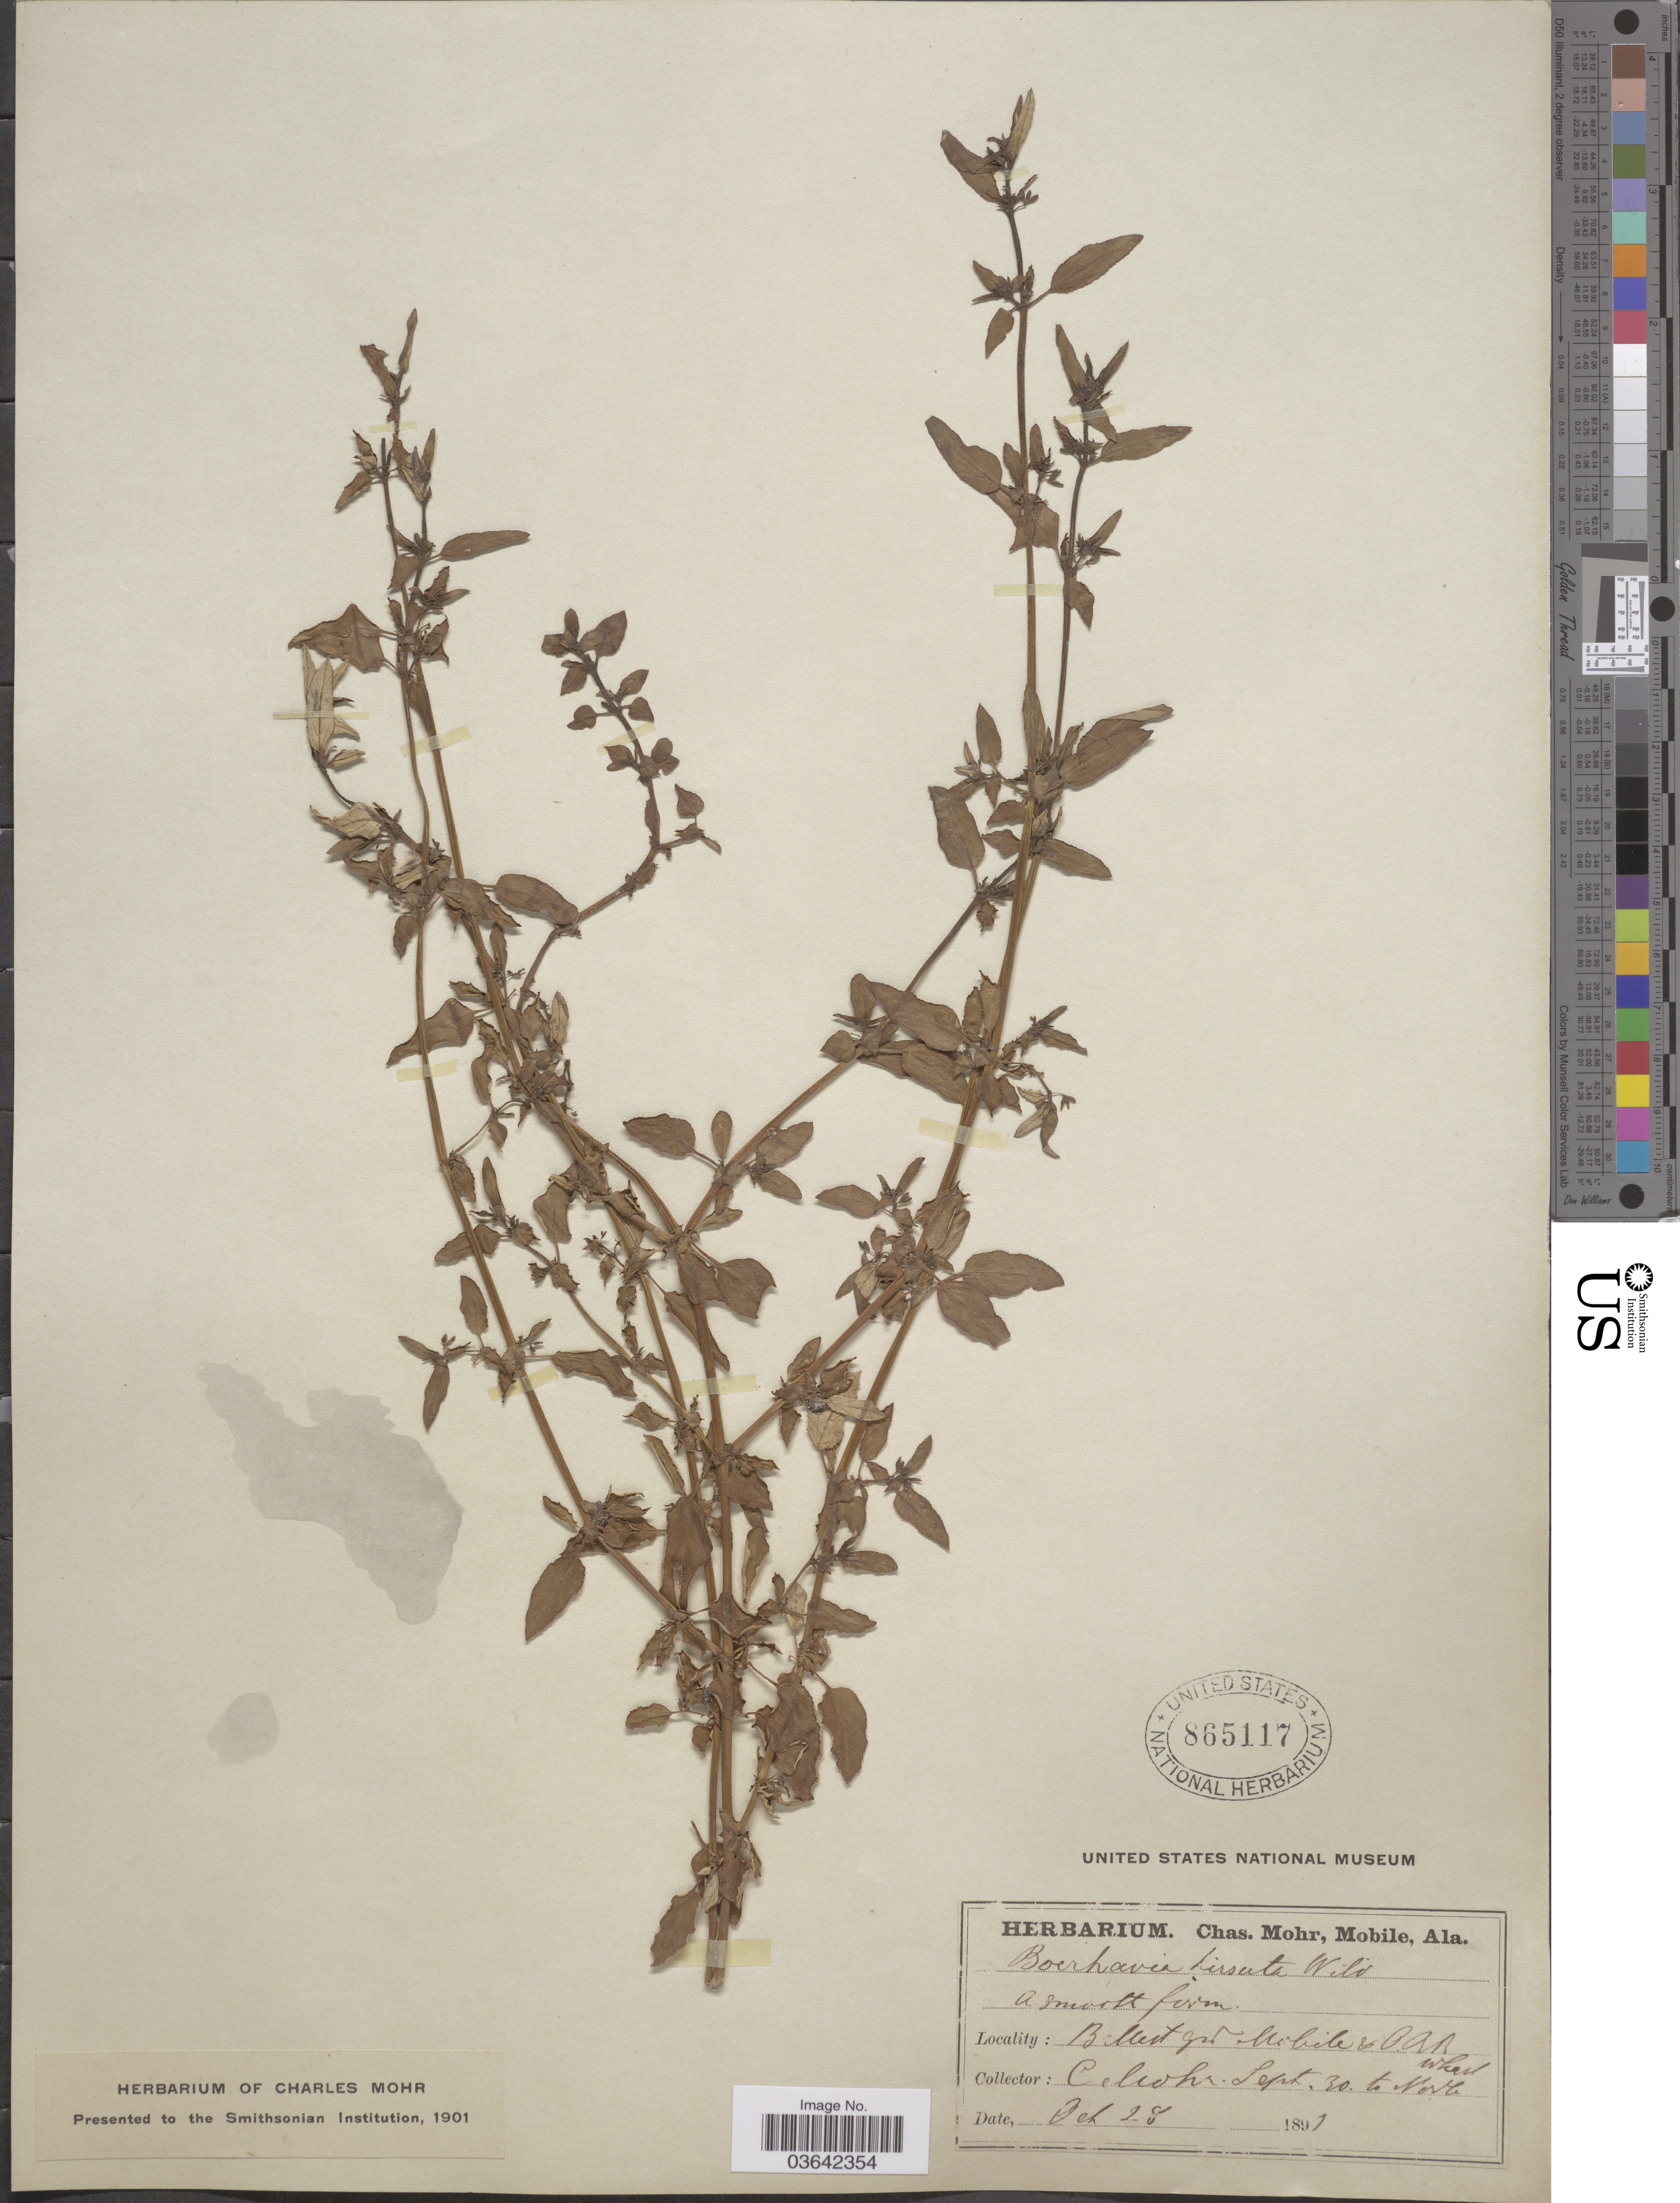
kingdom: Plantae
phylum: Tracheophyta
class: Magnoliopsida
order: Caryophyllales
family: Nyctaginaceae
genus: Boerhavia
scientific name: Boerhavia adscendens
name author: Willd.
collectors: Mohr, C. T. (herbarium)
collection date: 1891-09-30/1891-10-28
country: United States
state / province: Alabama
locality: Ballast ground Mobile.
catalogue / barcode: US 865117